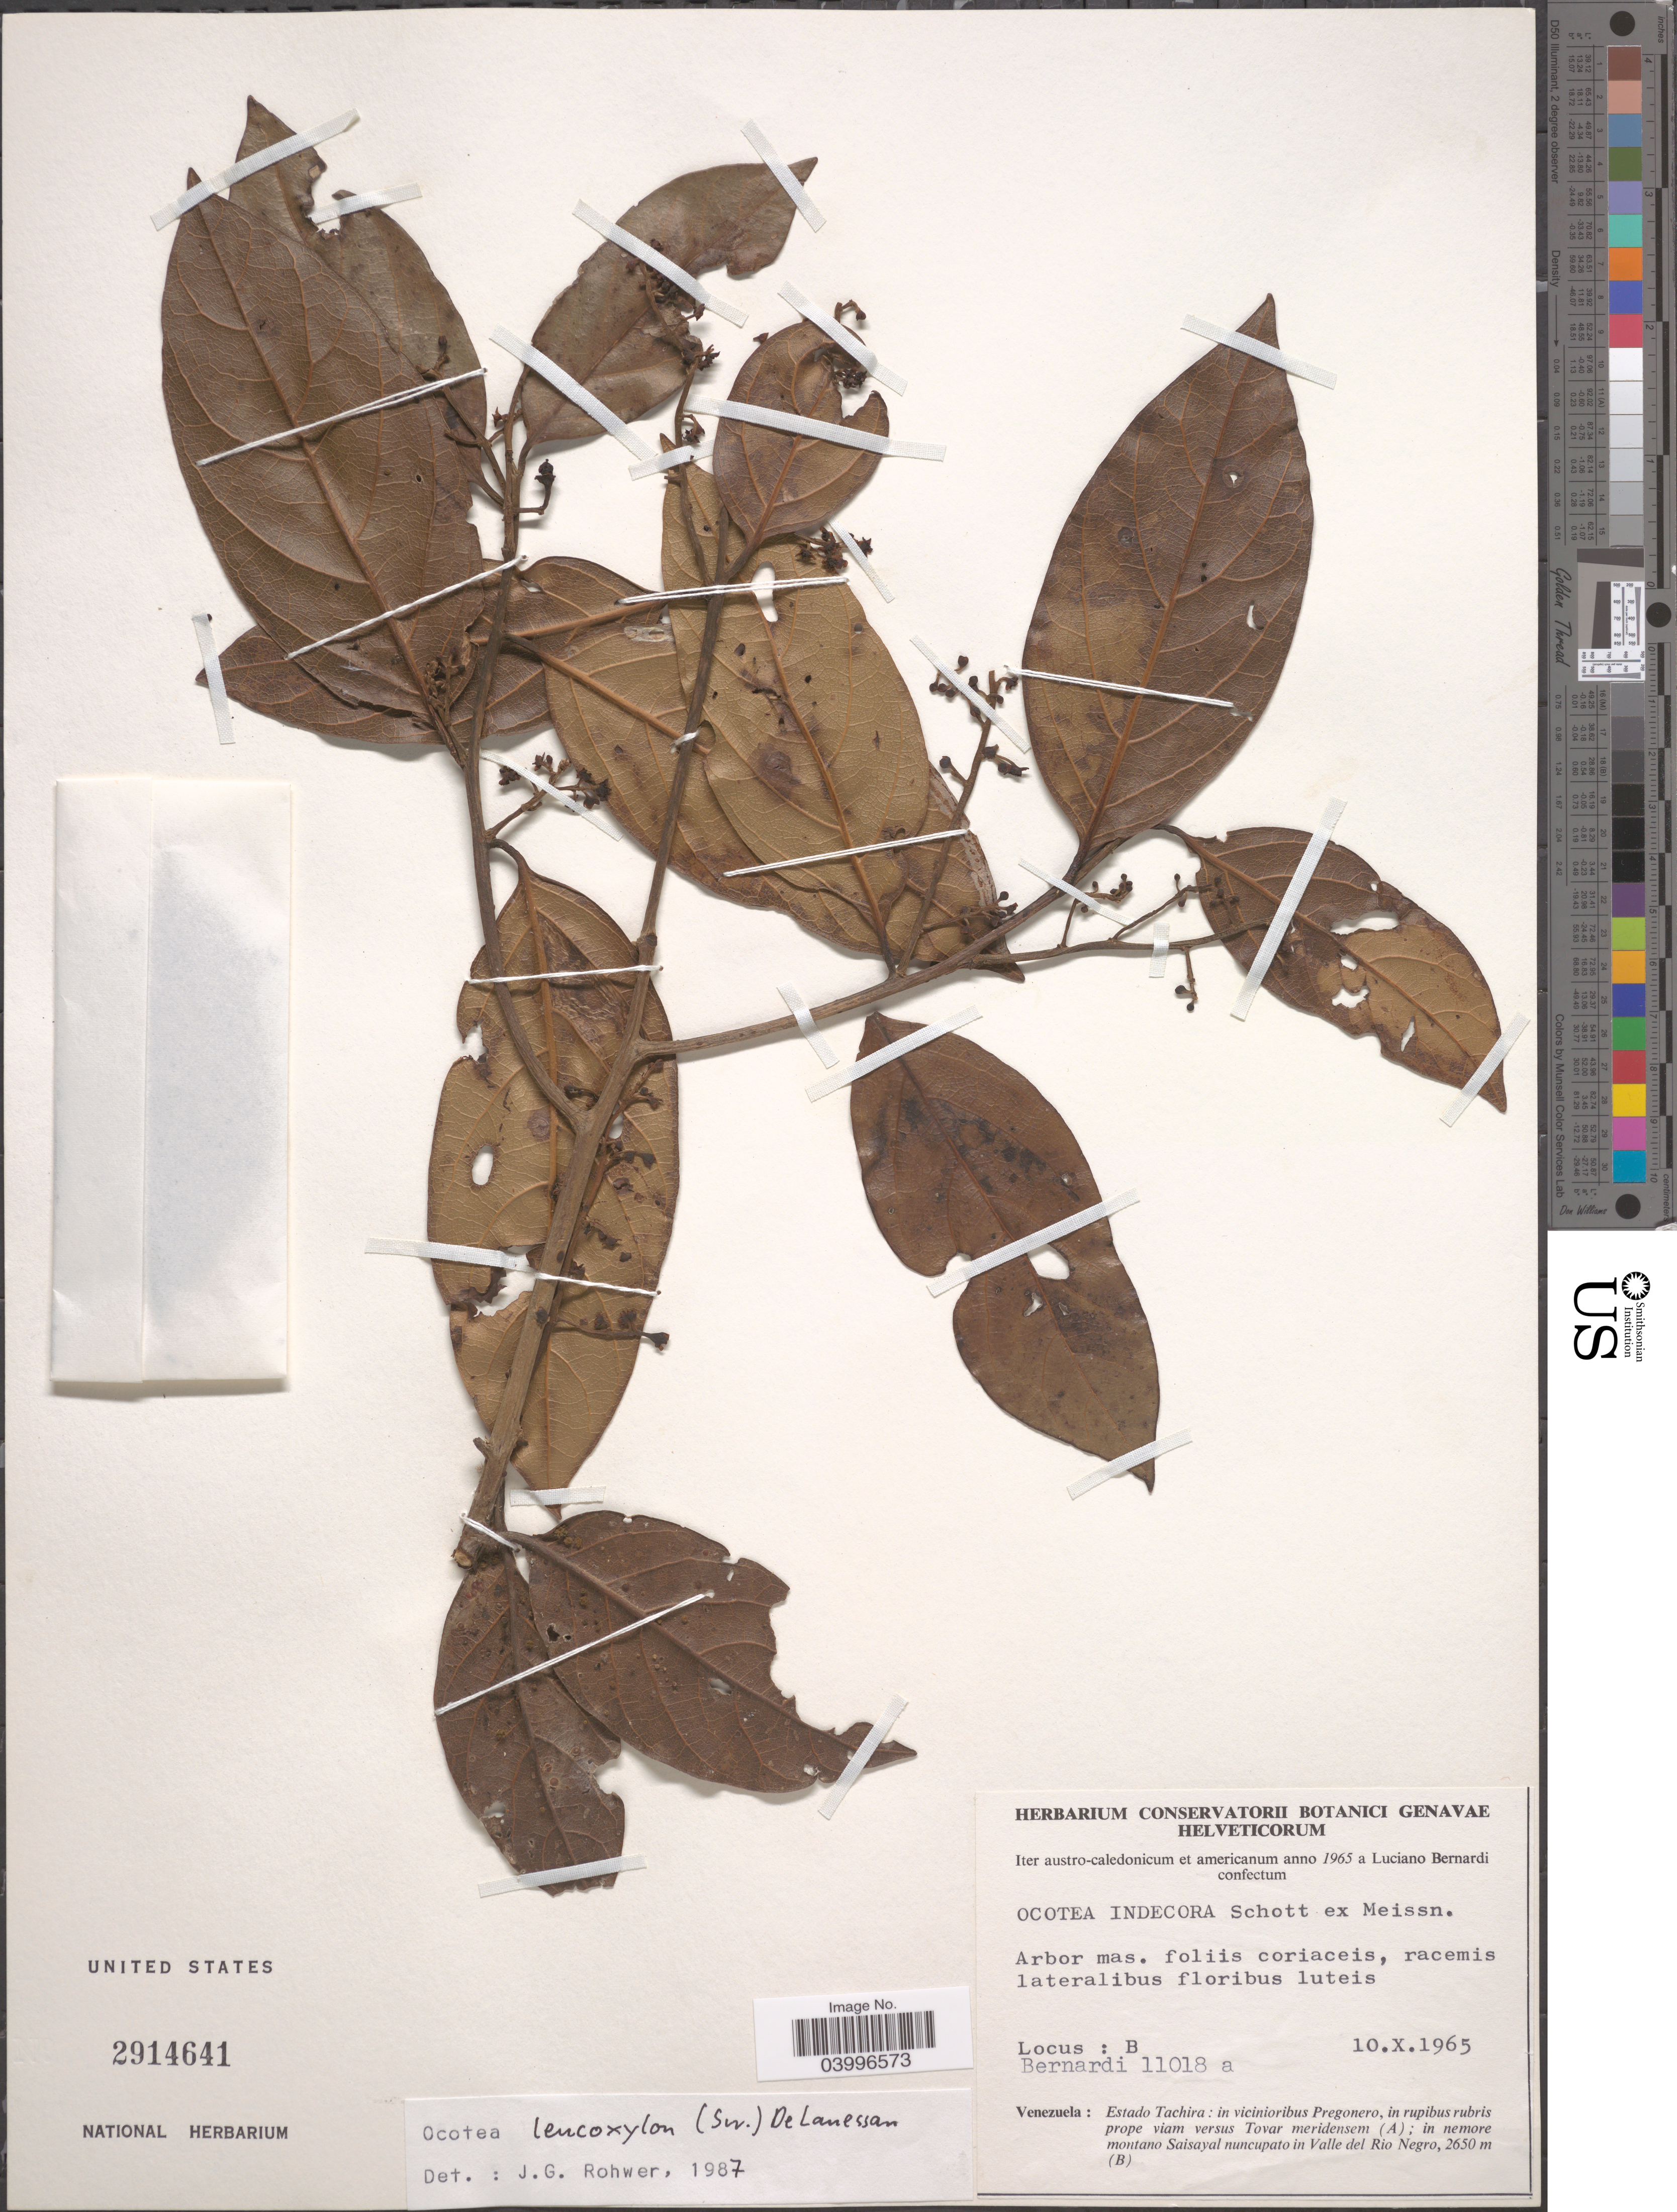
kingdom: Plantae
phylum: Tracheophyta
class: Magnoliopsida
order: Laurales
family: Lauraceae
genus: Ocotea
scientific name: Ocotea leucoxylon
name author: (Sw.) Laness.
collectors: L. Bernardi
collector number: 11018 a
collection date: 1965-10-10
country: Venezuela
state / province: Tachira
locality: Iter austro-caledonicum et americanum. [unsure placement] In vicinioribus Pregonero, in rupibus rubris prope viam versus Tovar meridensem (A); in nemore montano Saisayal nuncupato in Valle del Rio Negro.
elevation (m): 2650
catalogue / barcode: US 2914641